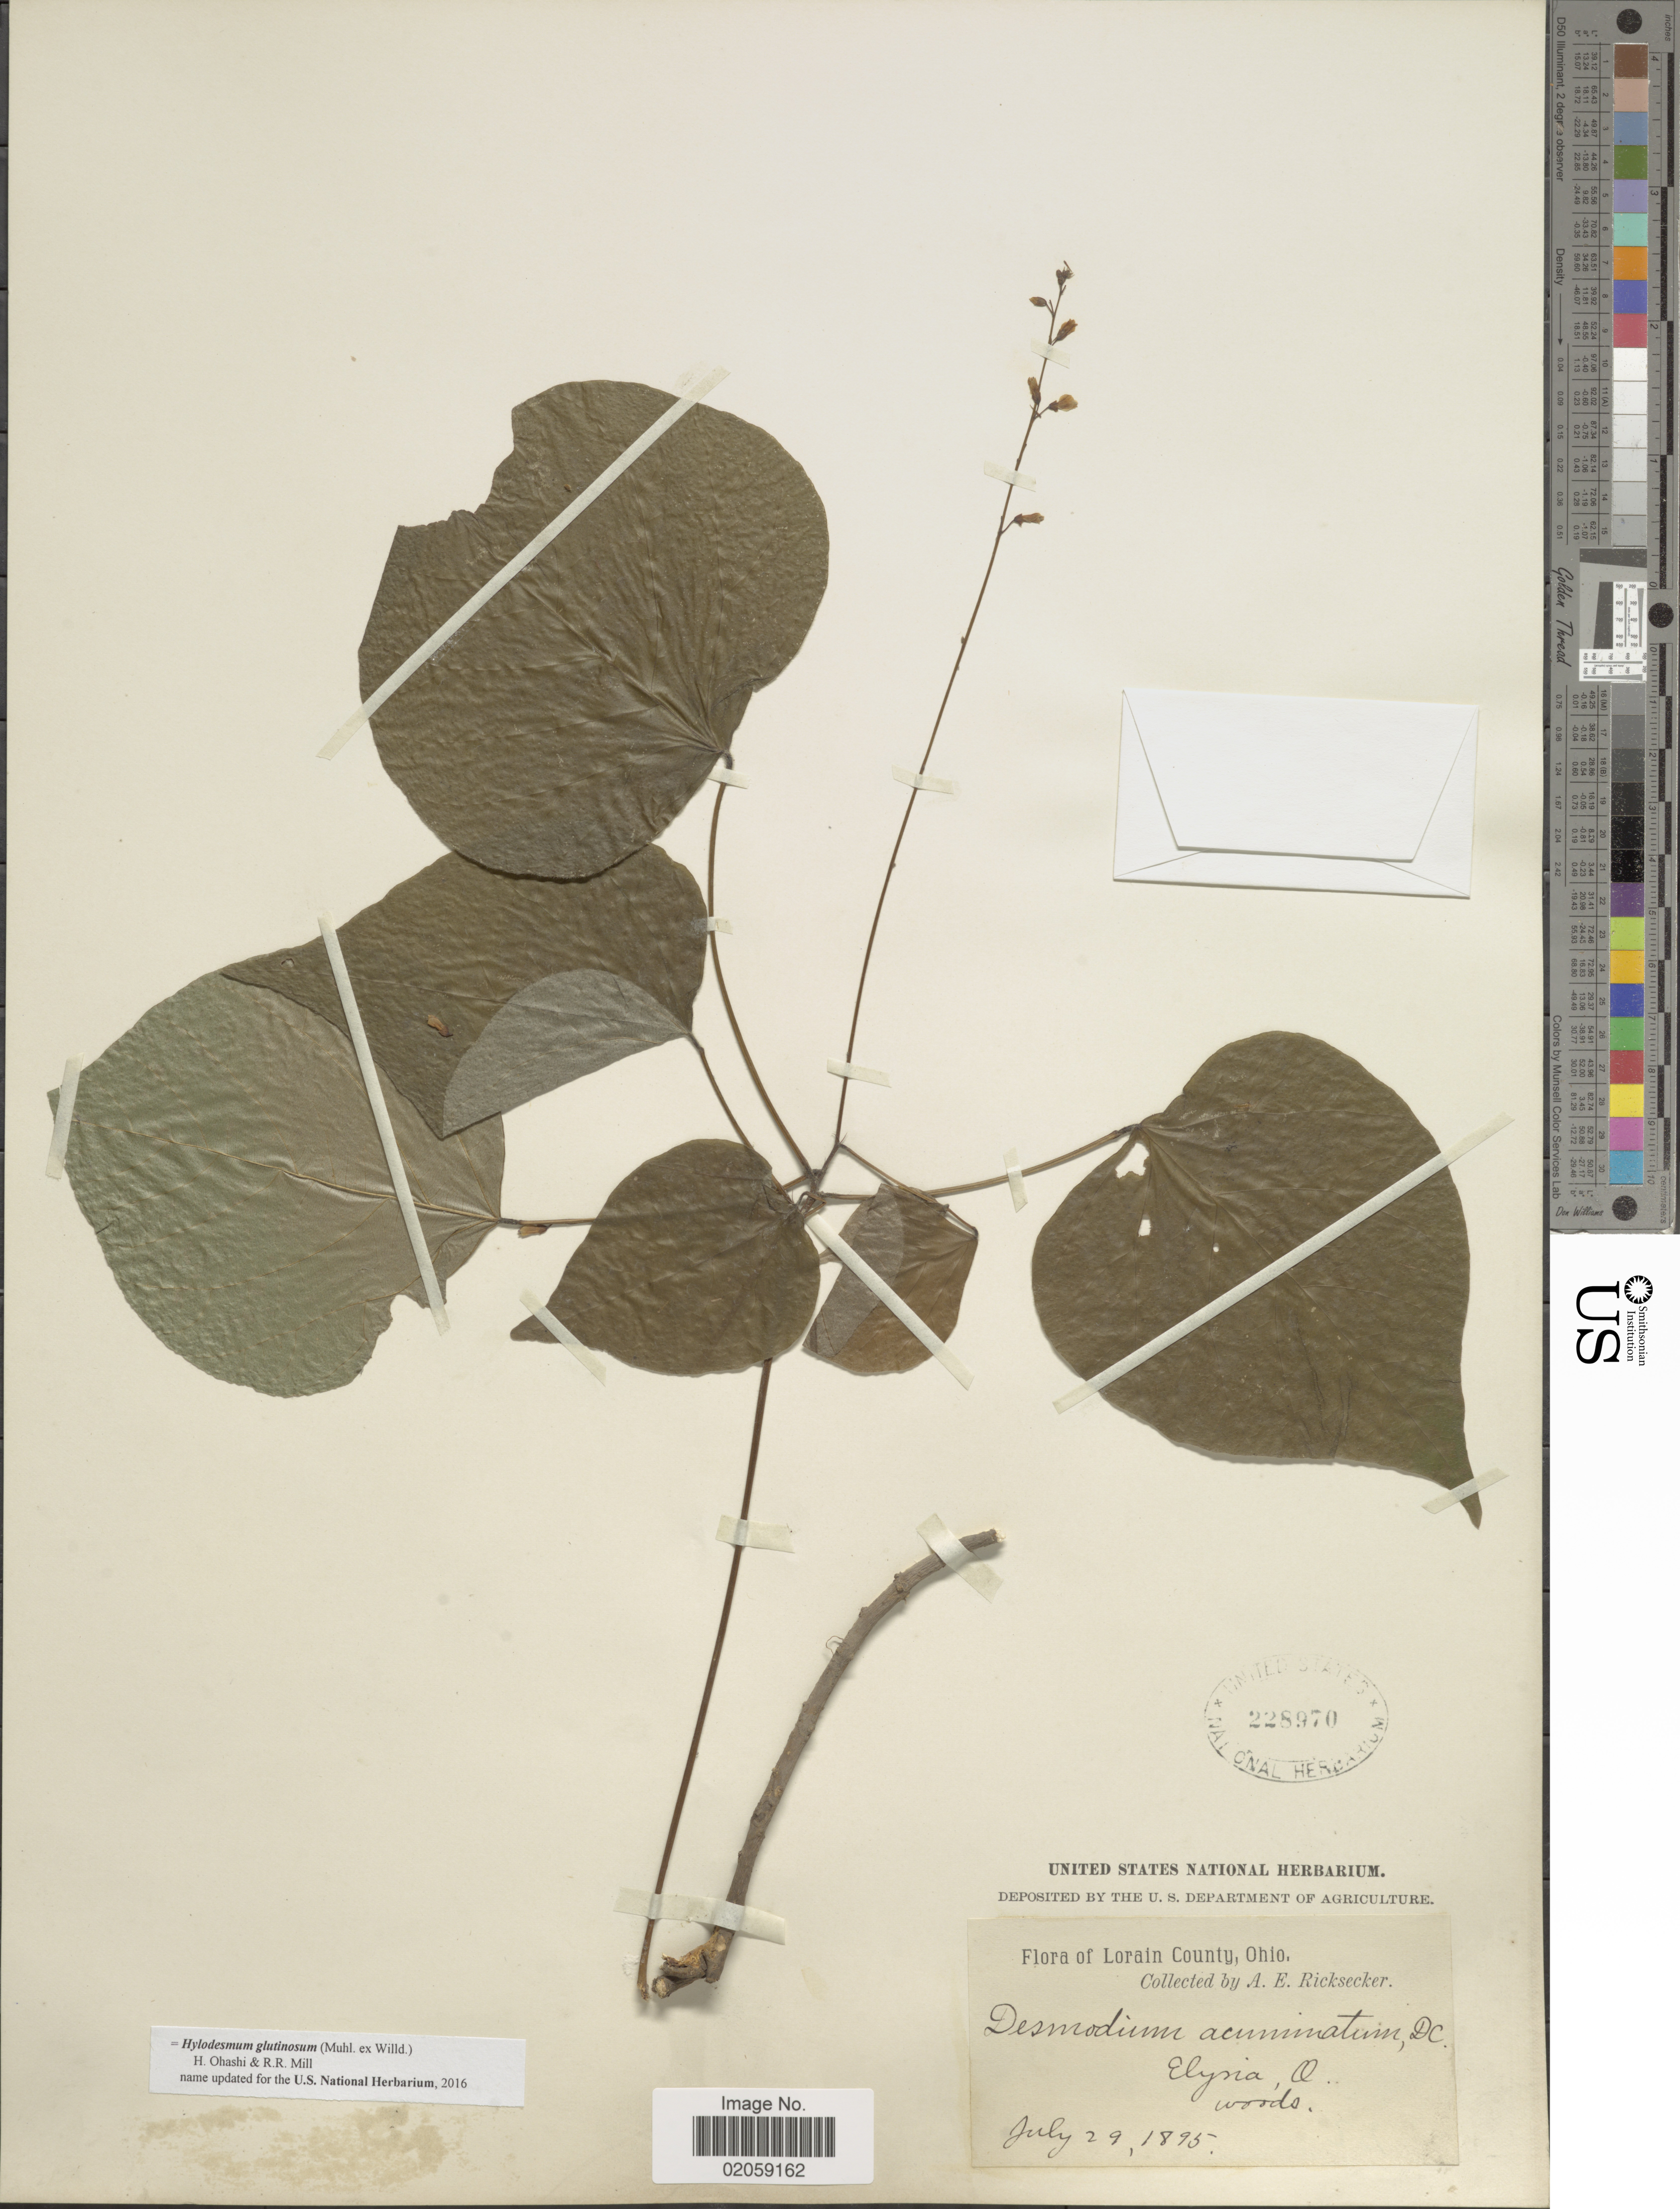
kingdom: Plantae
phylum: Tracheophyta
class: Magnoliopsida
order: Fabales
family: Fabaceae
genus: Hylodesmum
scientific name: Hylodesmum glutinosum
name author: (Muhl. ex Willd.) H. Ohashi & R.R. Mill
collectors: A. E. Ricksecker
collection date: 1895-07-29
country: United States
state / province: Ohio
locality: Lorain County. Elysia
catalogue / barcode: US 228970